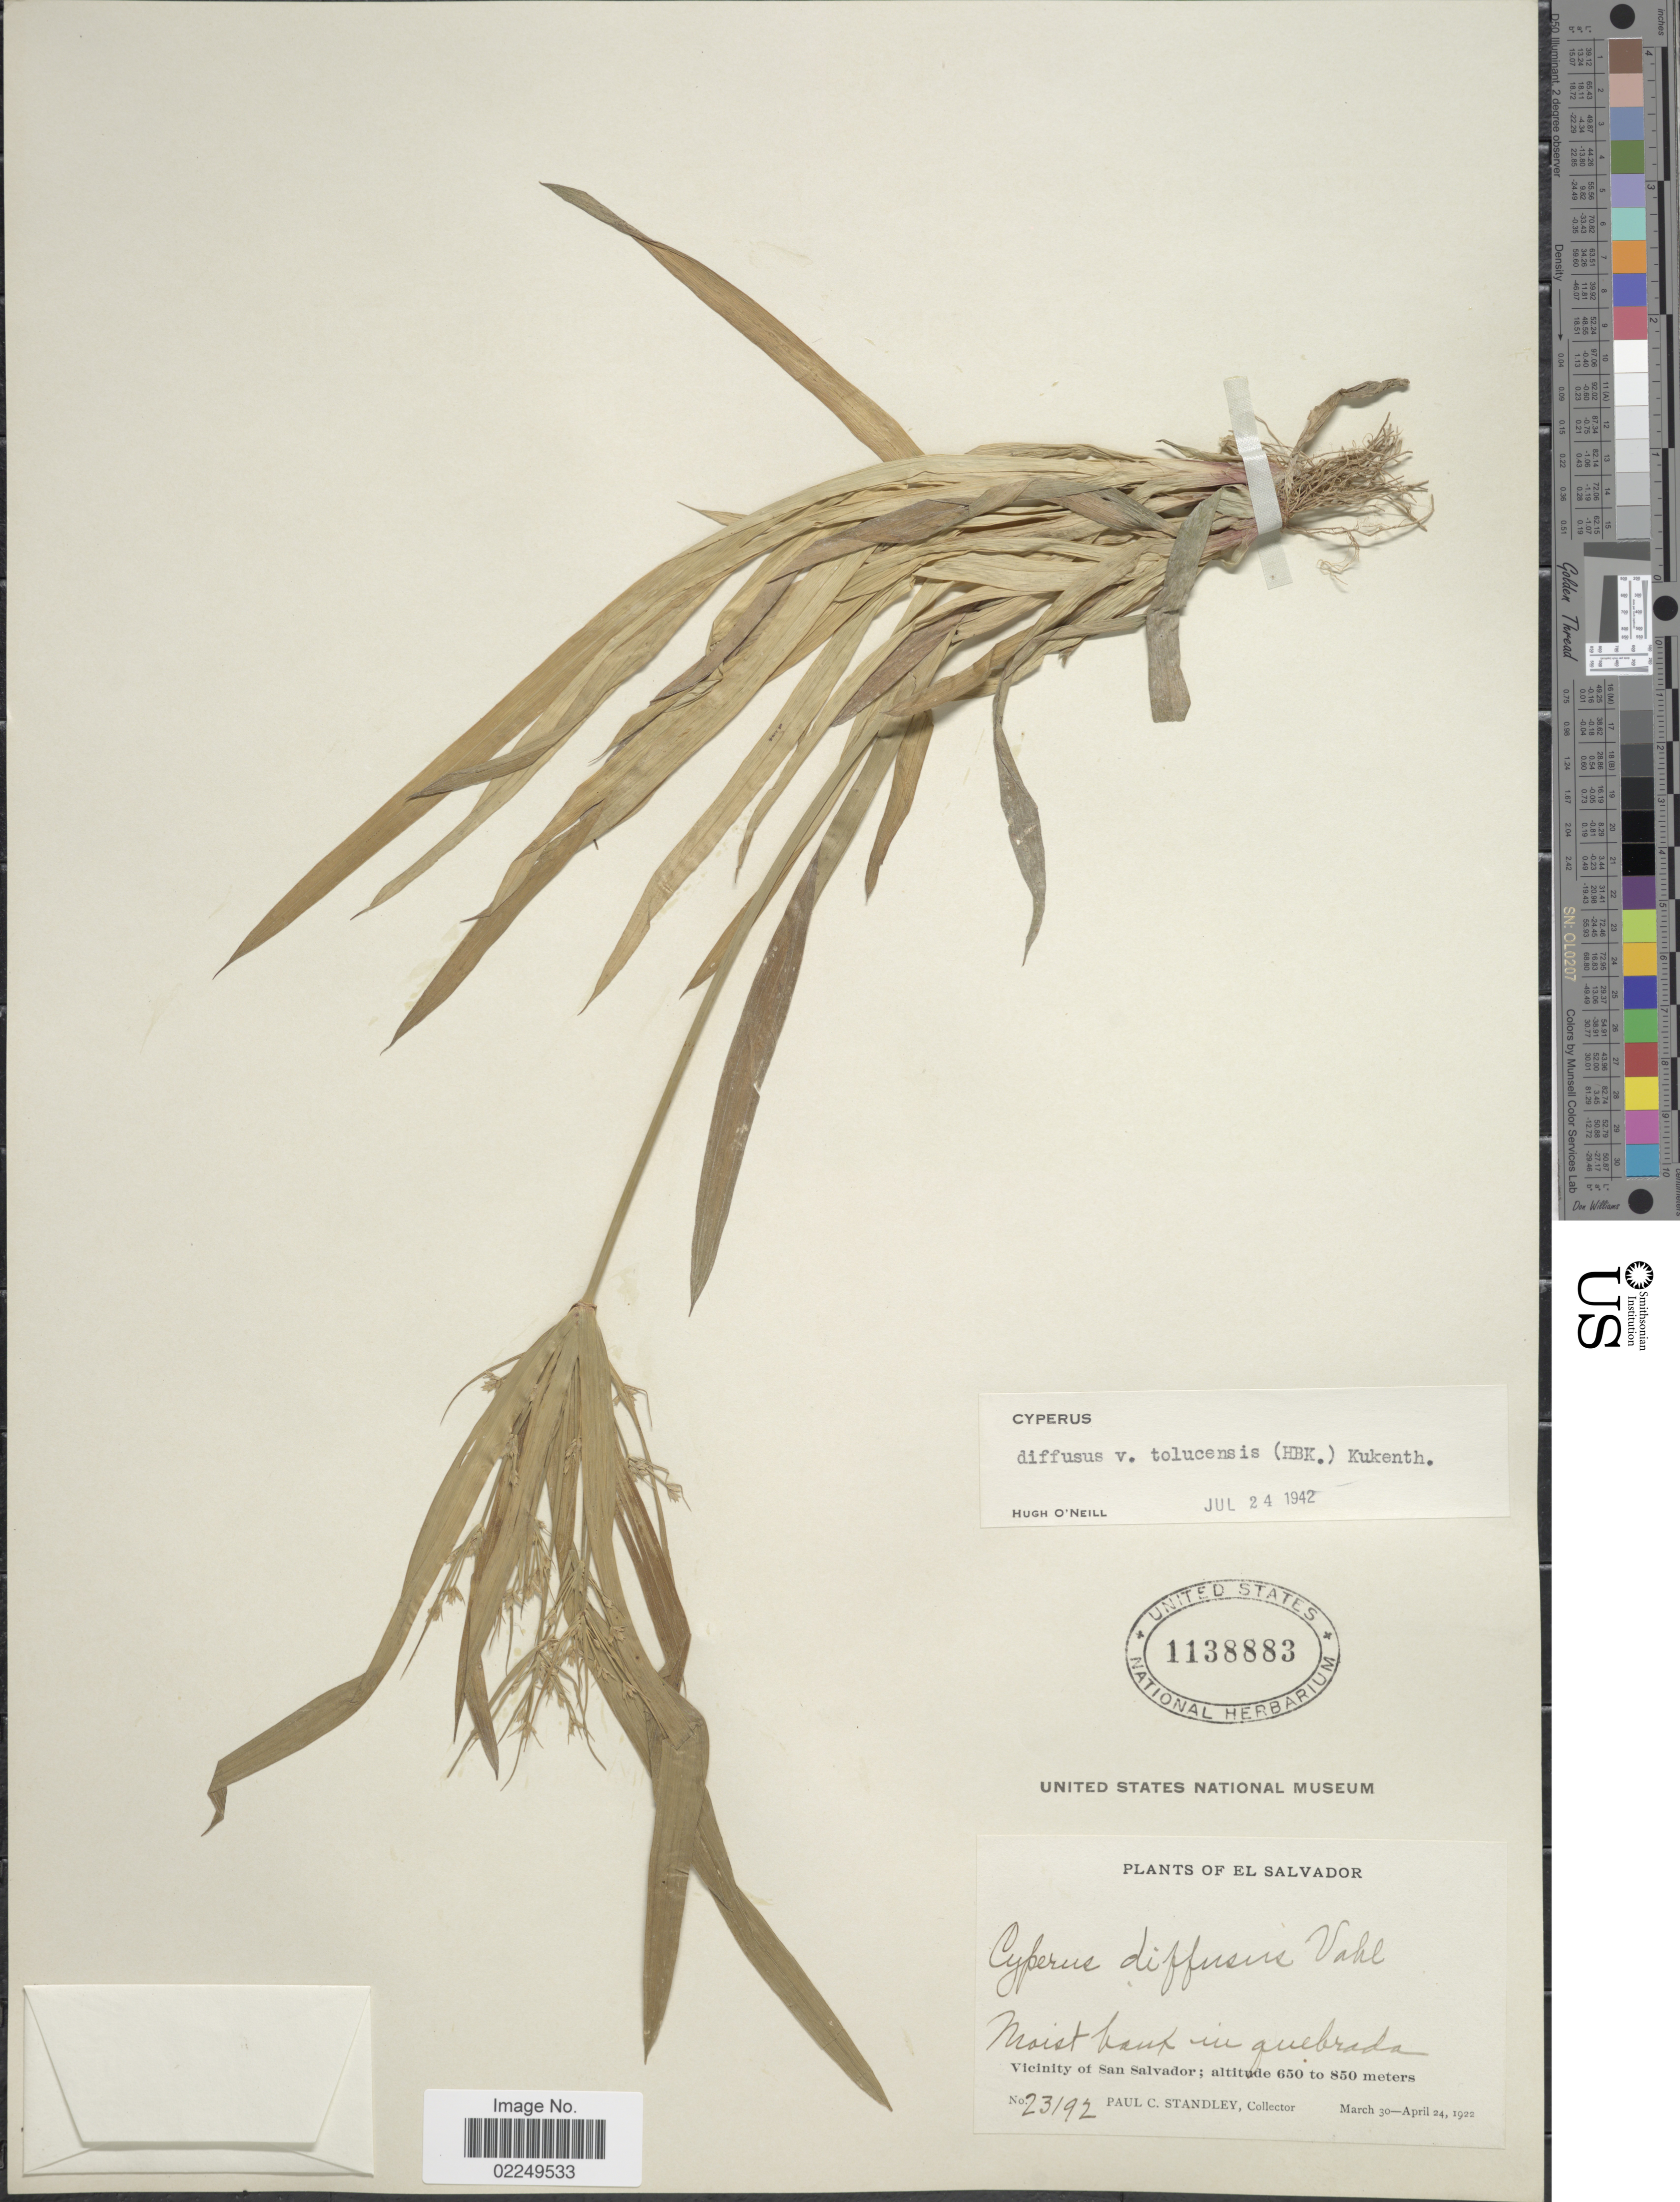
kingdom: Plantae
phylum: Tracheophyta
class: Liliopsida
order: Poales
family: Cyperaceae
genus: Cyperus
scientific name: Cyperus laxus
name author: Lam.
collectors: P. C. Standley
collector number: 23192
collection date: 1922-03-30/1922-04-24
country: El Salvador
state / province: San Salvador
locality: Vicinity of San Salvador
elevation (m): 650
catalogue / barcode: US 1138883